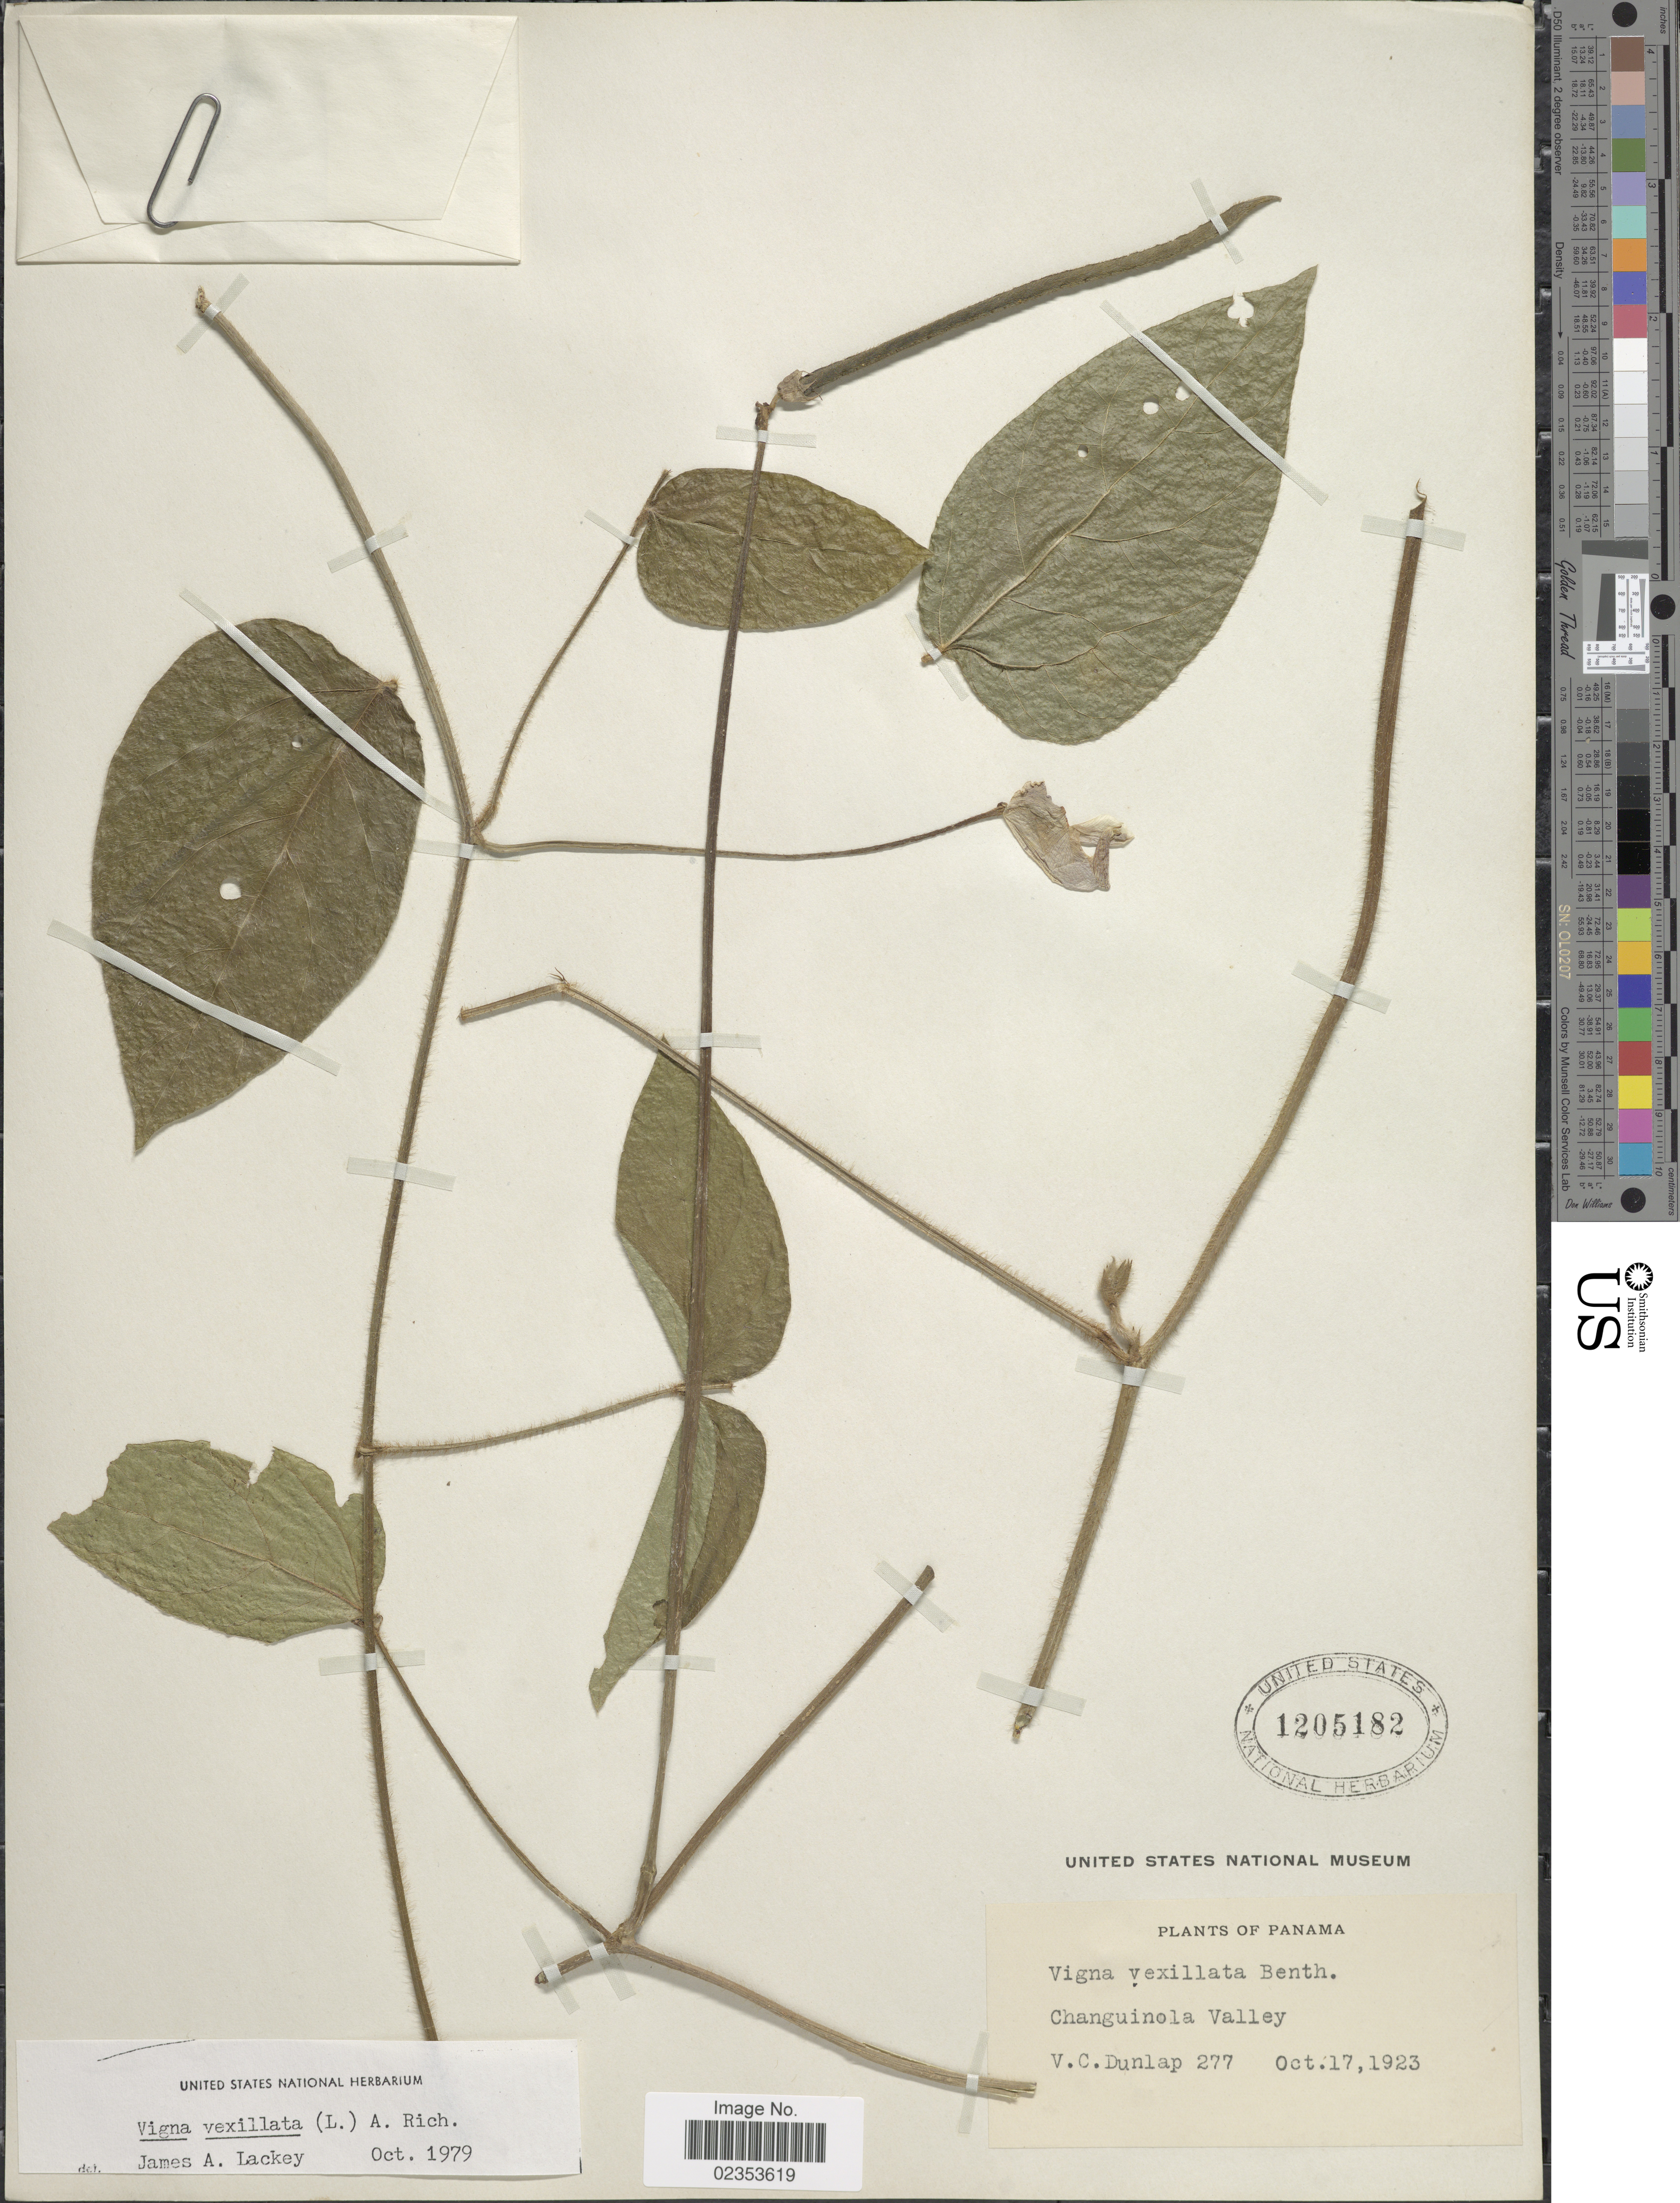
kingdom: Plantae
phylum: Tracheophyta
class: Magnoliopsida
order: Fabales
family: Fabaceae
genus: Vigna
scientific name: Vigna vexillata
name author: (L.) A. Rich.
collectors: V. C. Dunlap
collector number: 277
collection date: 1923-10-17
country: Panama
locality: Changuinola Valley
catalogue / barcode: US 1205182